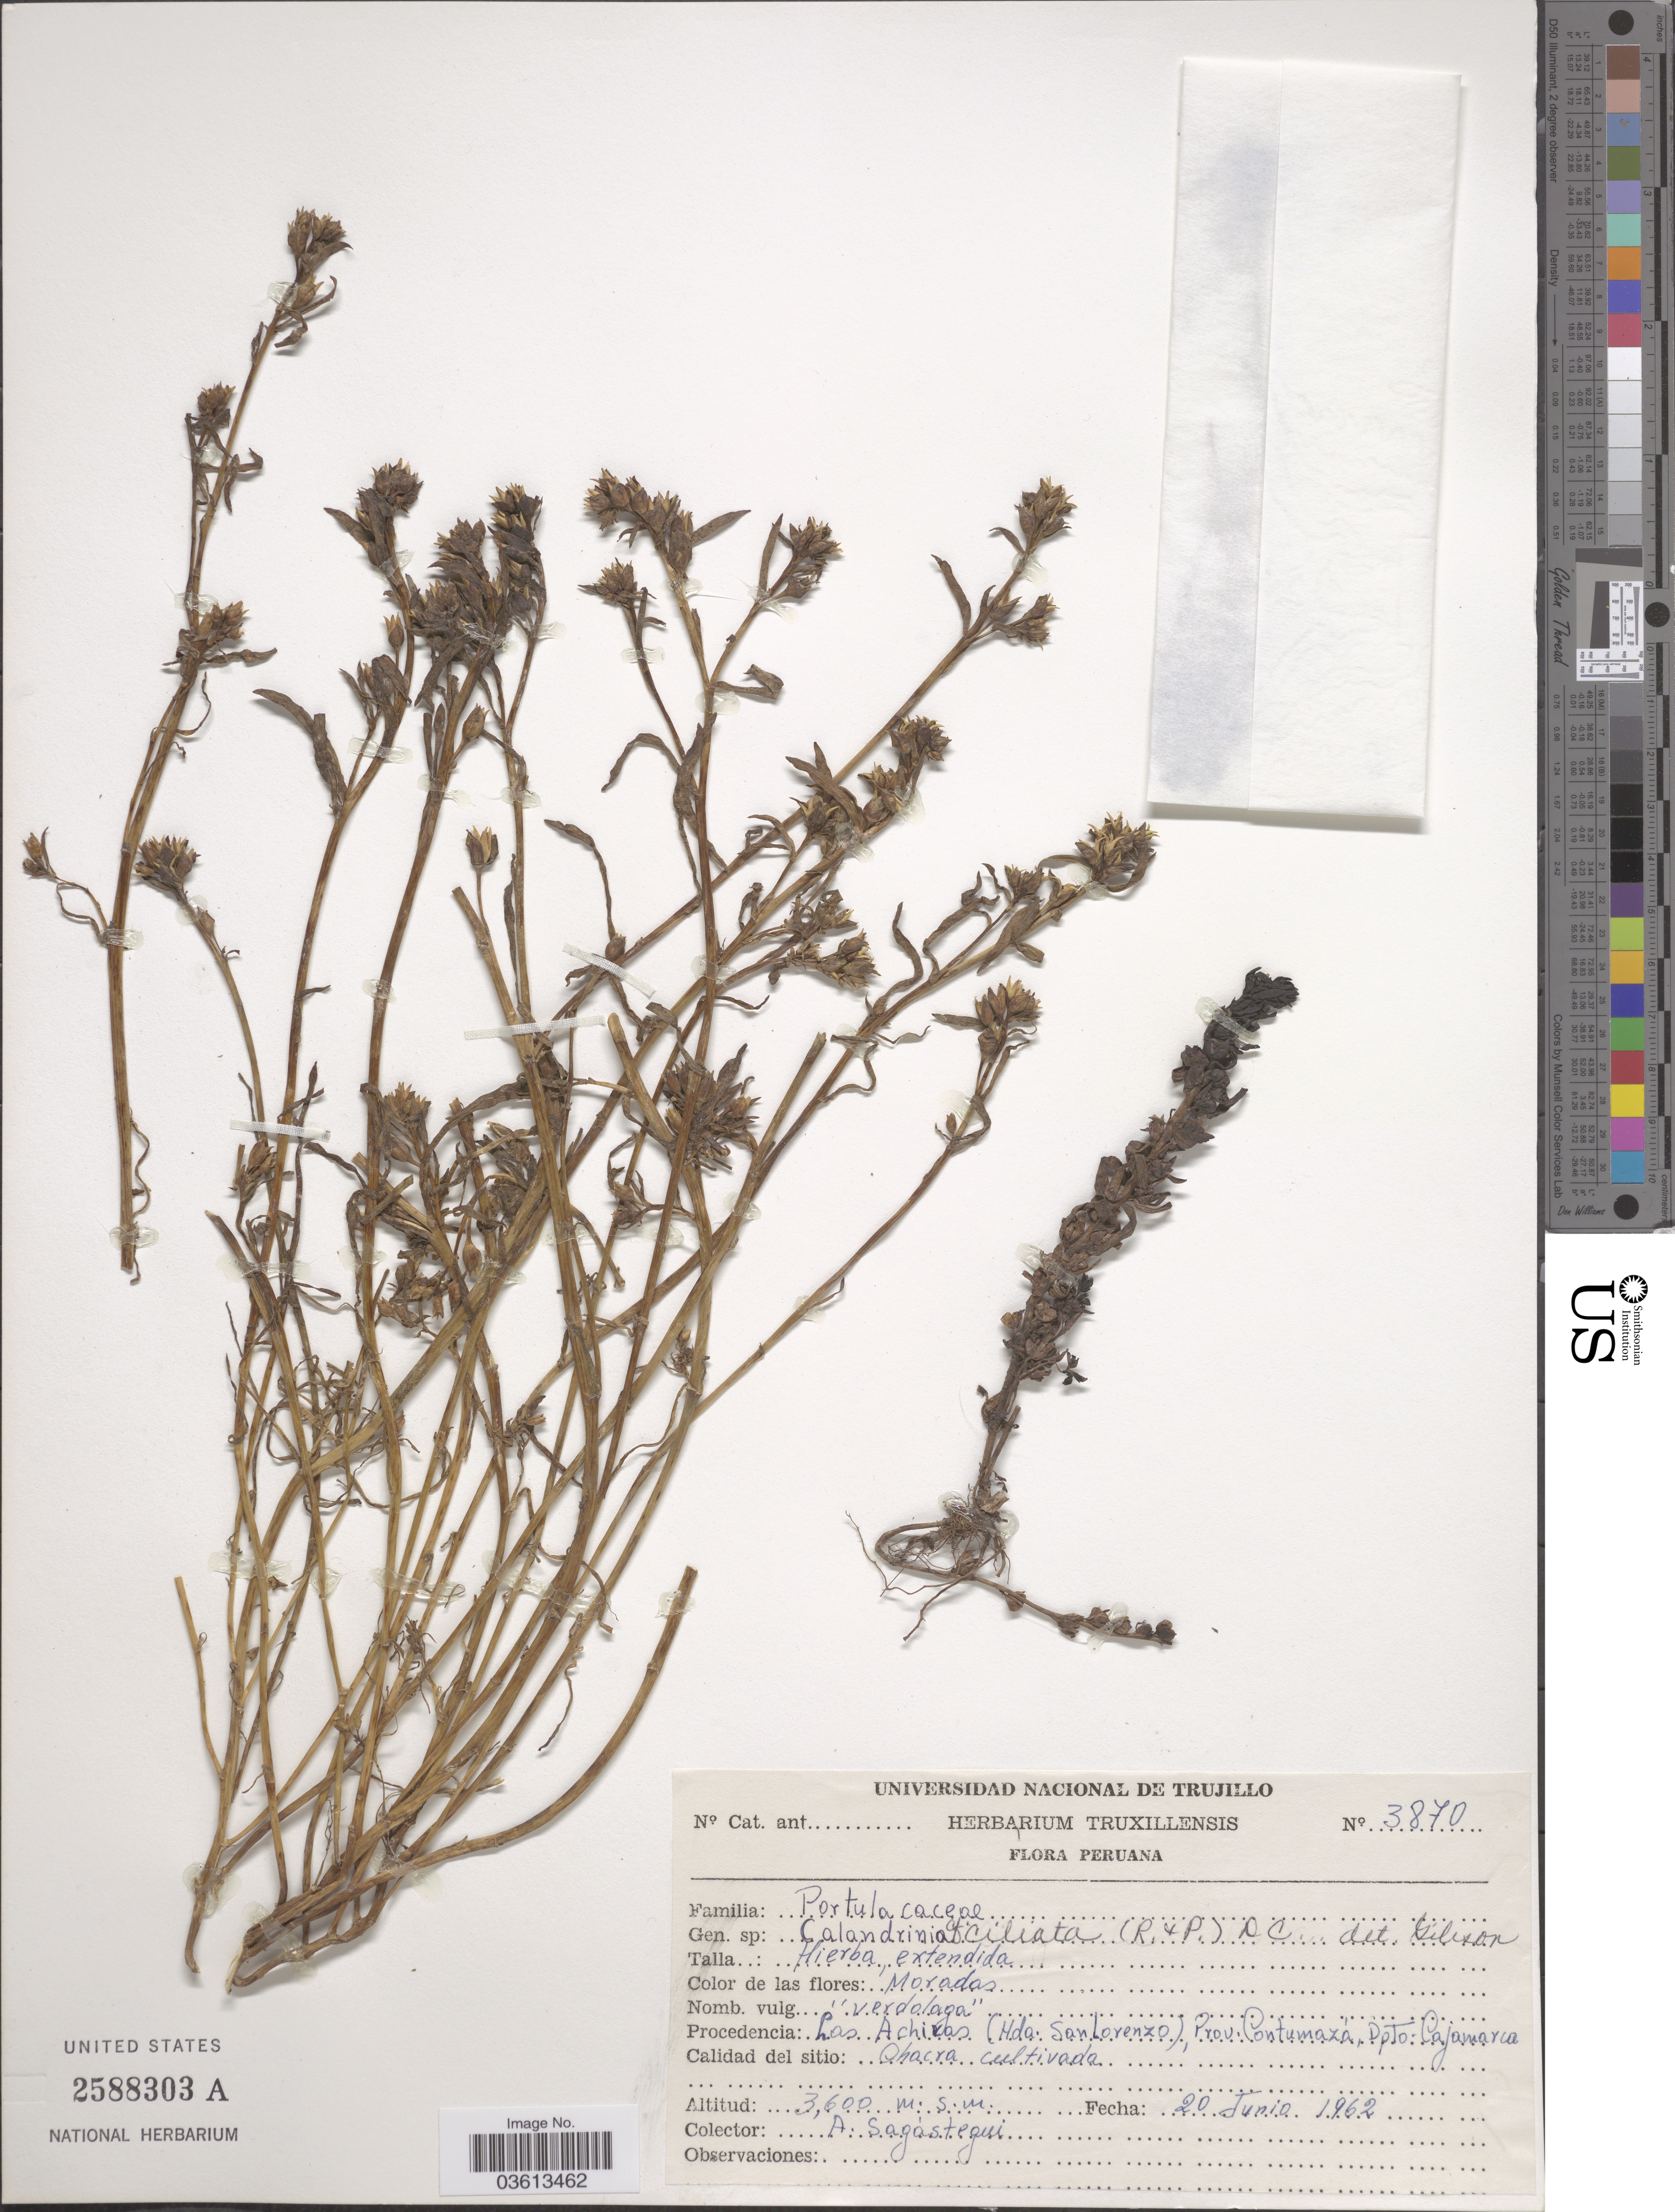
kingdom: Plantae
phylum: Tracheophyta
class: Magnoliopsida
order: Caryophyllales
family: Montiaceae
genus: Calandrinia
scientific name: Calandrinia ciliata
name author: (Ruiz & Pav.) DC.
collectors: A. Sagastegui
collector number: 3870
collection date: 1962-06-20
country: Peru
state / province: Cajamarca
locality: Procedencia Las Achivas (Hda. San Lorenzo), Prov. Contumazá, Dpto. Cajamarca.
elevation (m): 3600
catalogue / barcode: US 2588303A